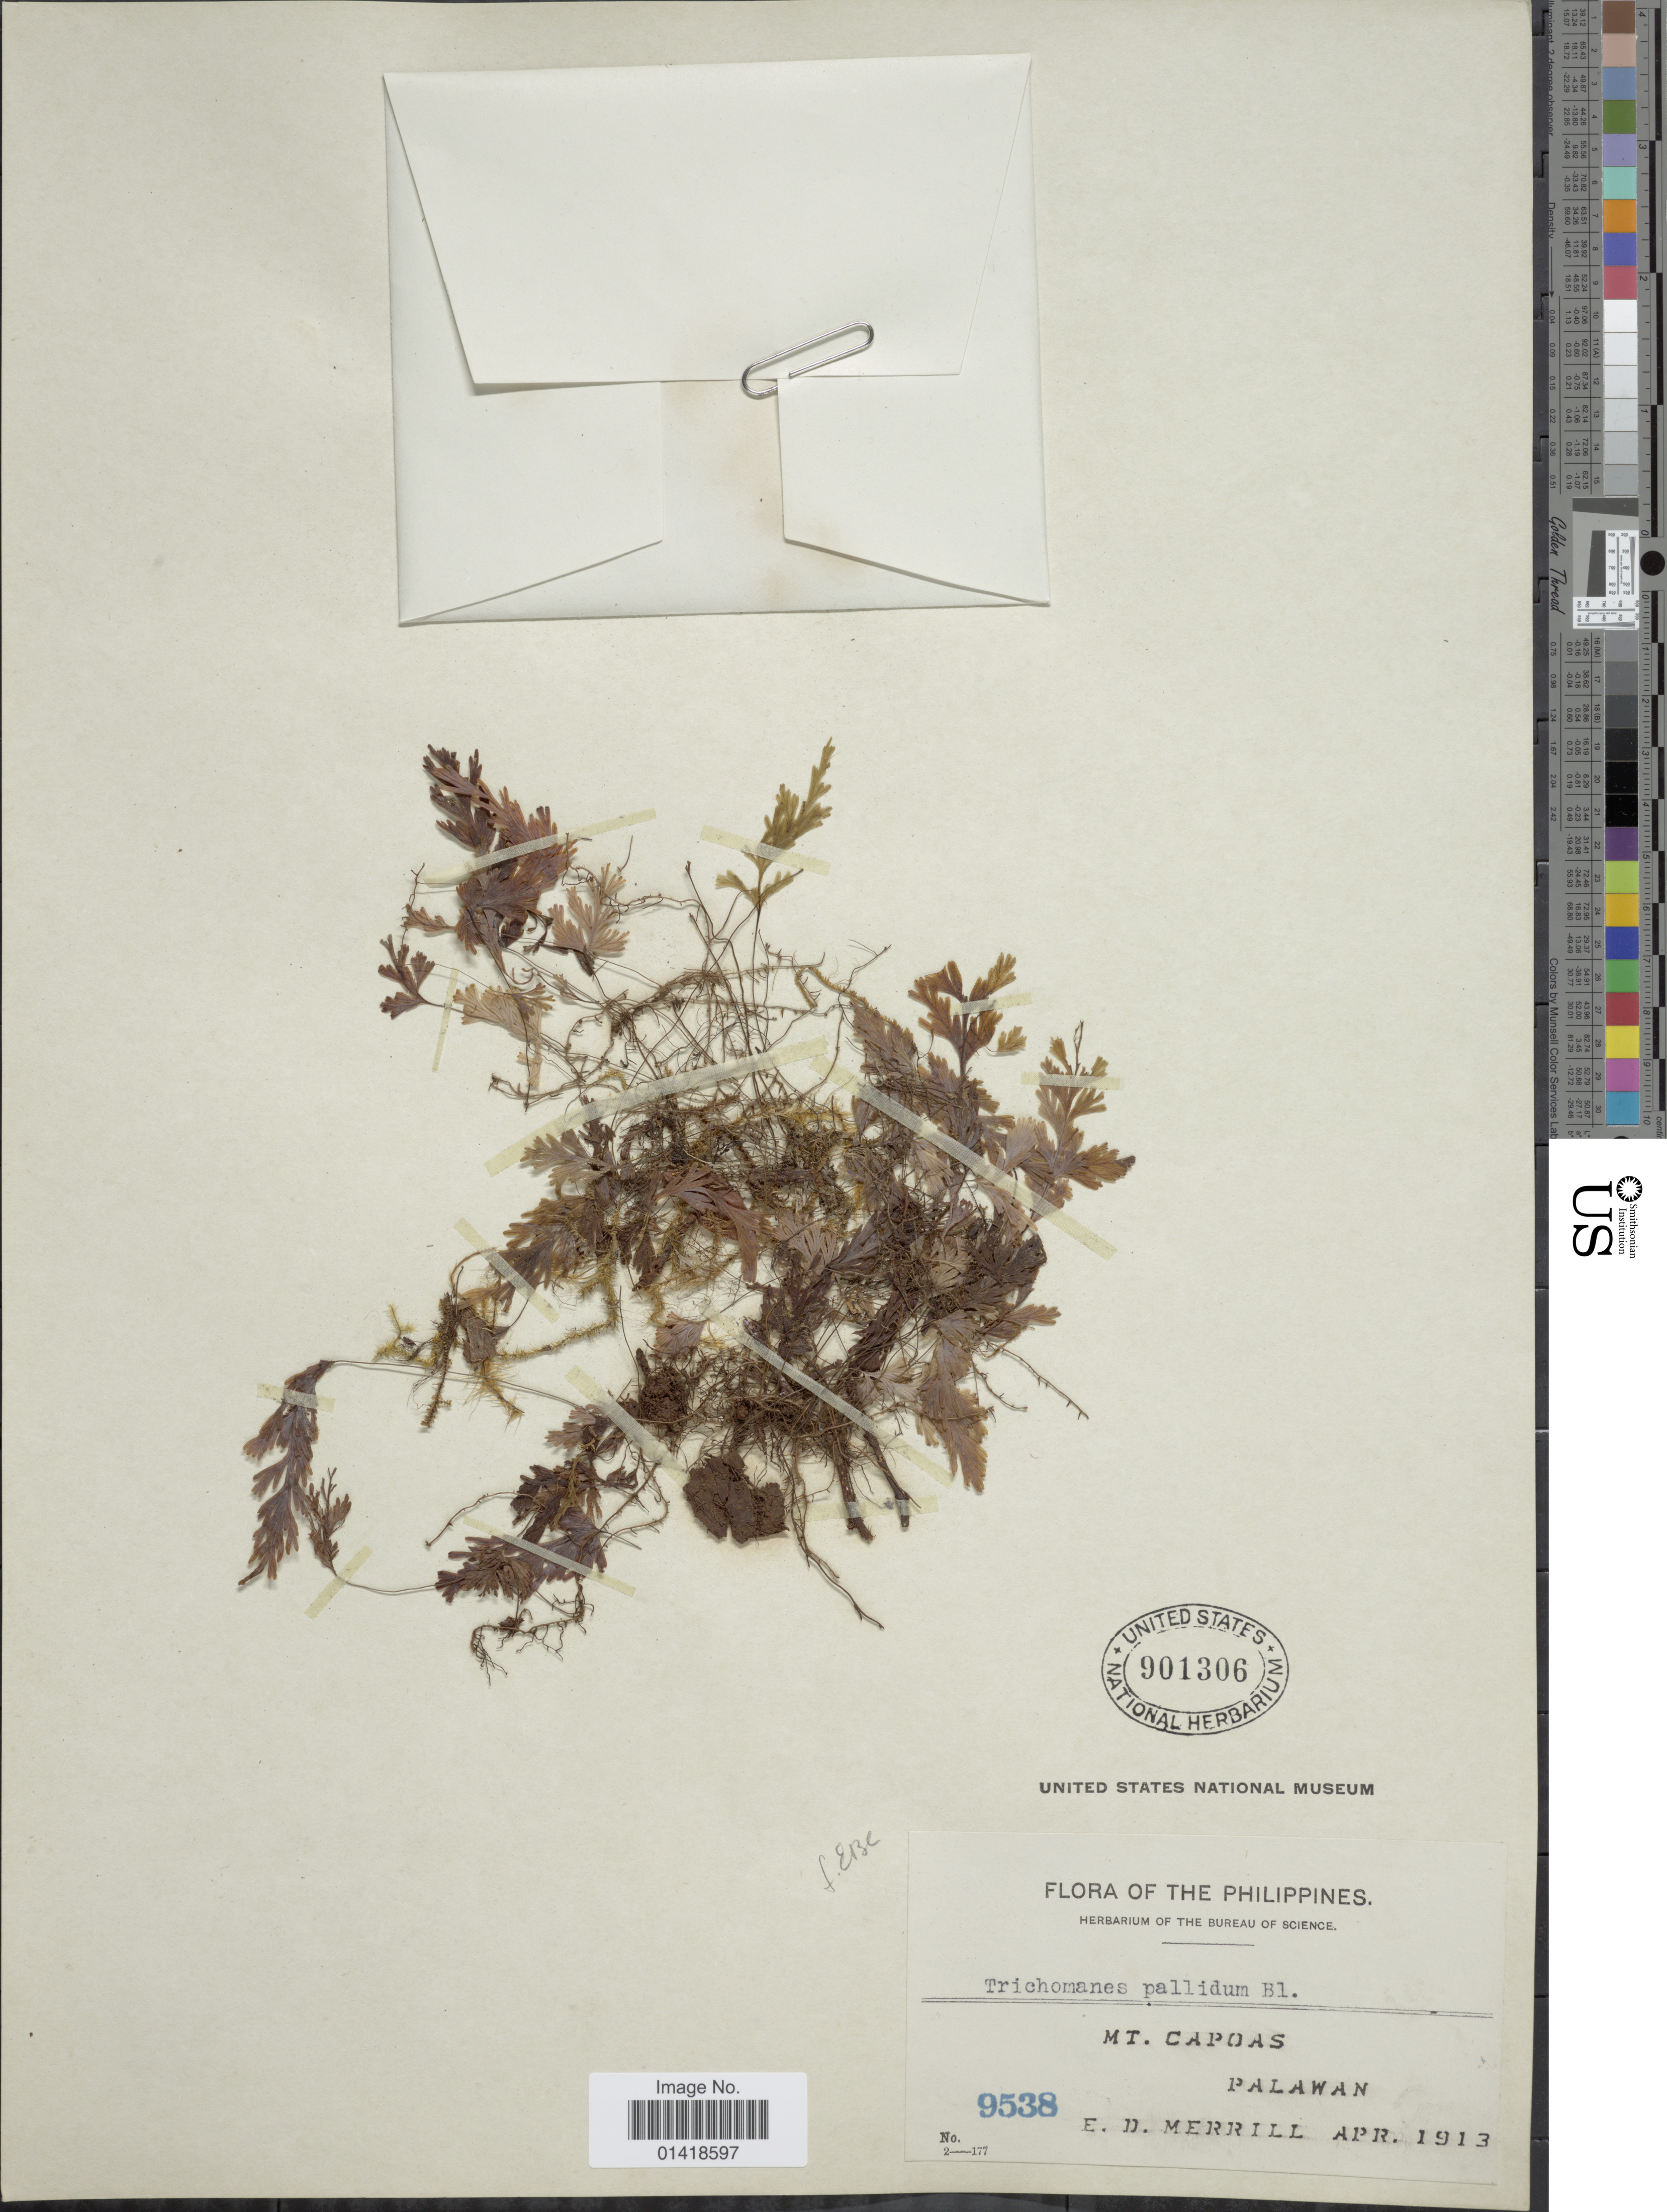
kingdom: Plantae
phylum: Tracheophyta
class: Polypodiopsida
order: Hymenophyllales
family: Hymenophyllaceae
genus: Hymenophyllum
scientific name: Hymenophyllum pallidum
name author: (Blume) Ebihara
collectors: E. D. Merrill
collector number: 9538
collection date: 1913-04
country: Philippines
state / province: Mimaropa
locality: The Philippines. Mt. Capoas. Palawan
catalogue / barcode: US 901306